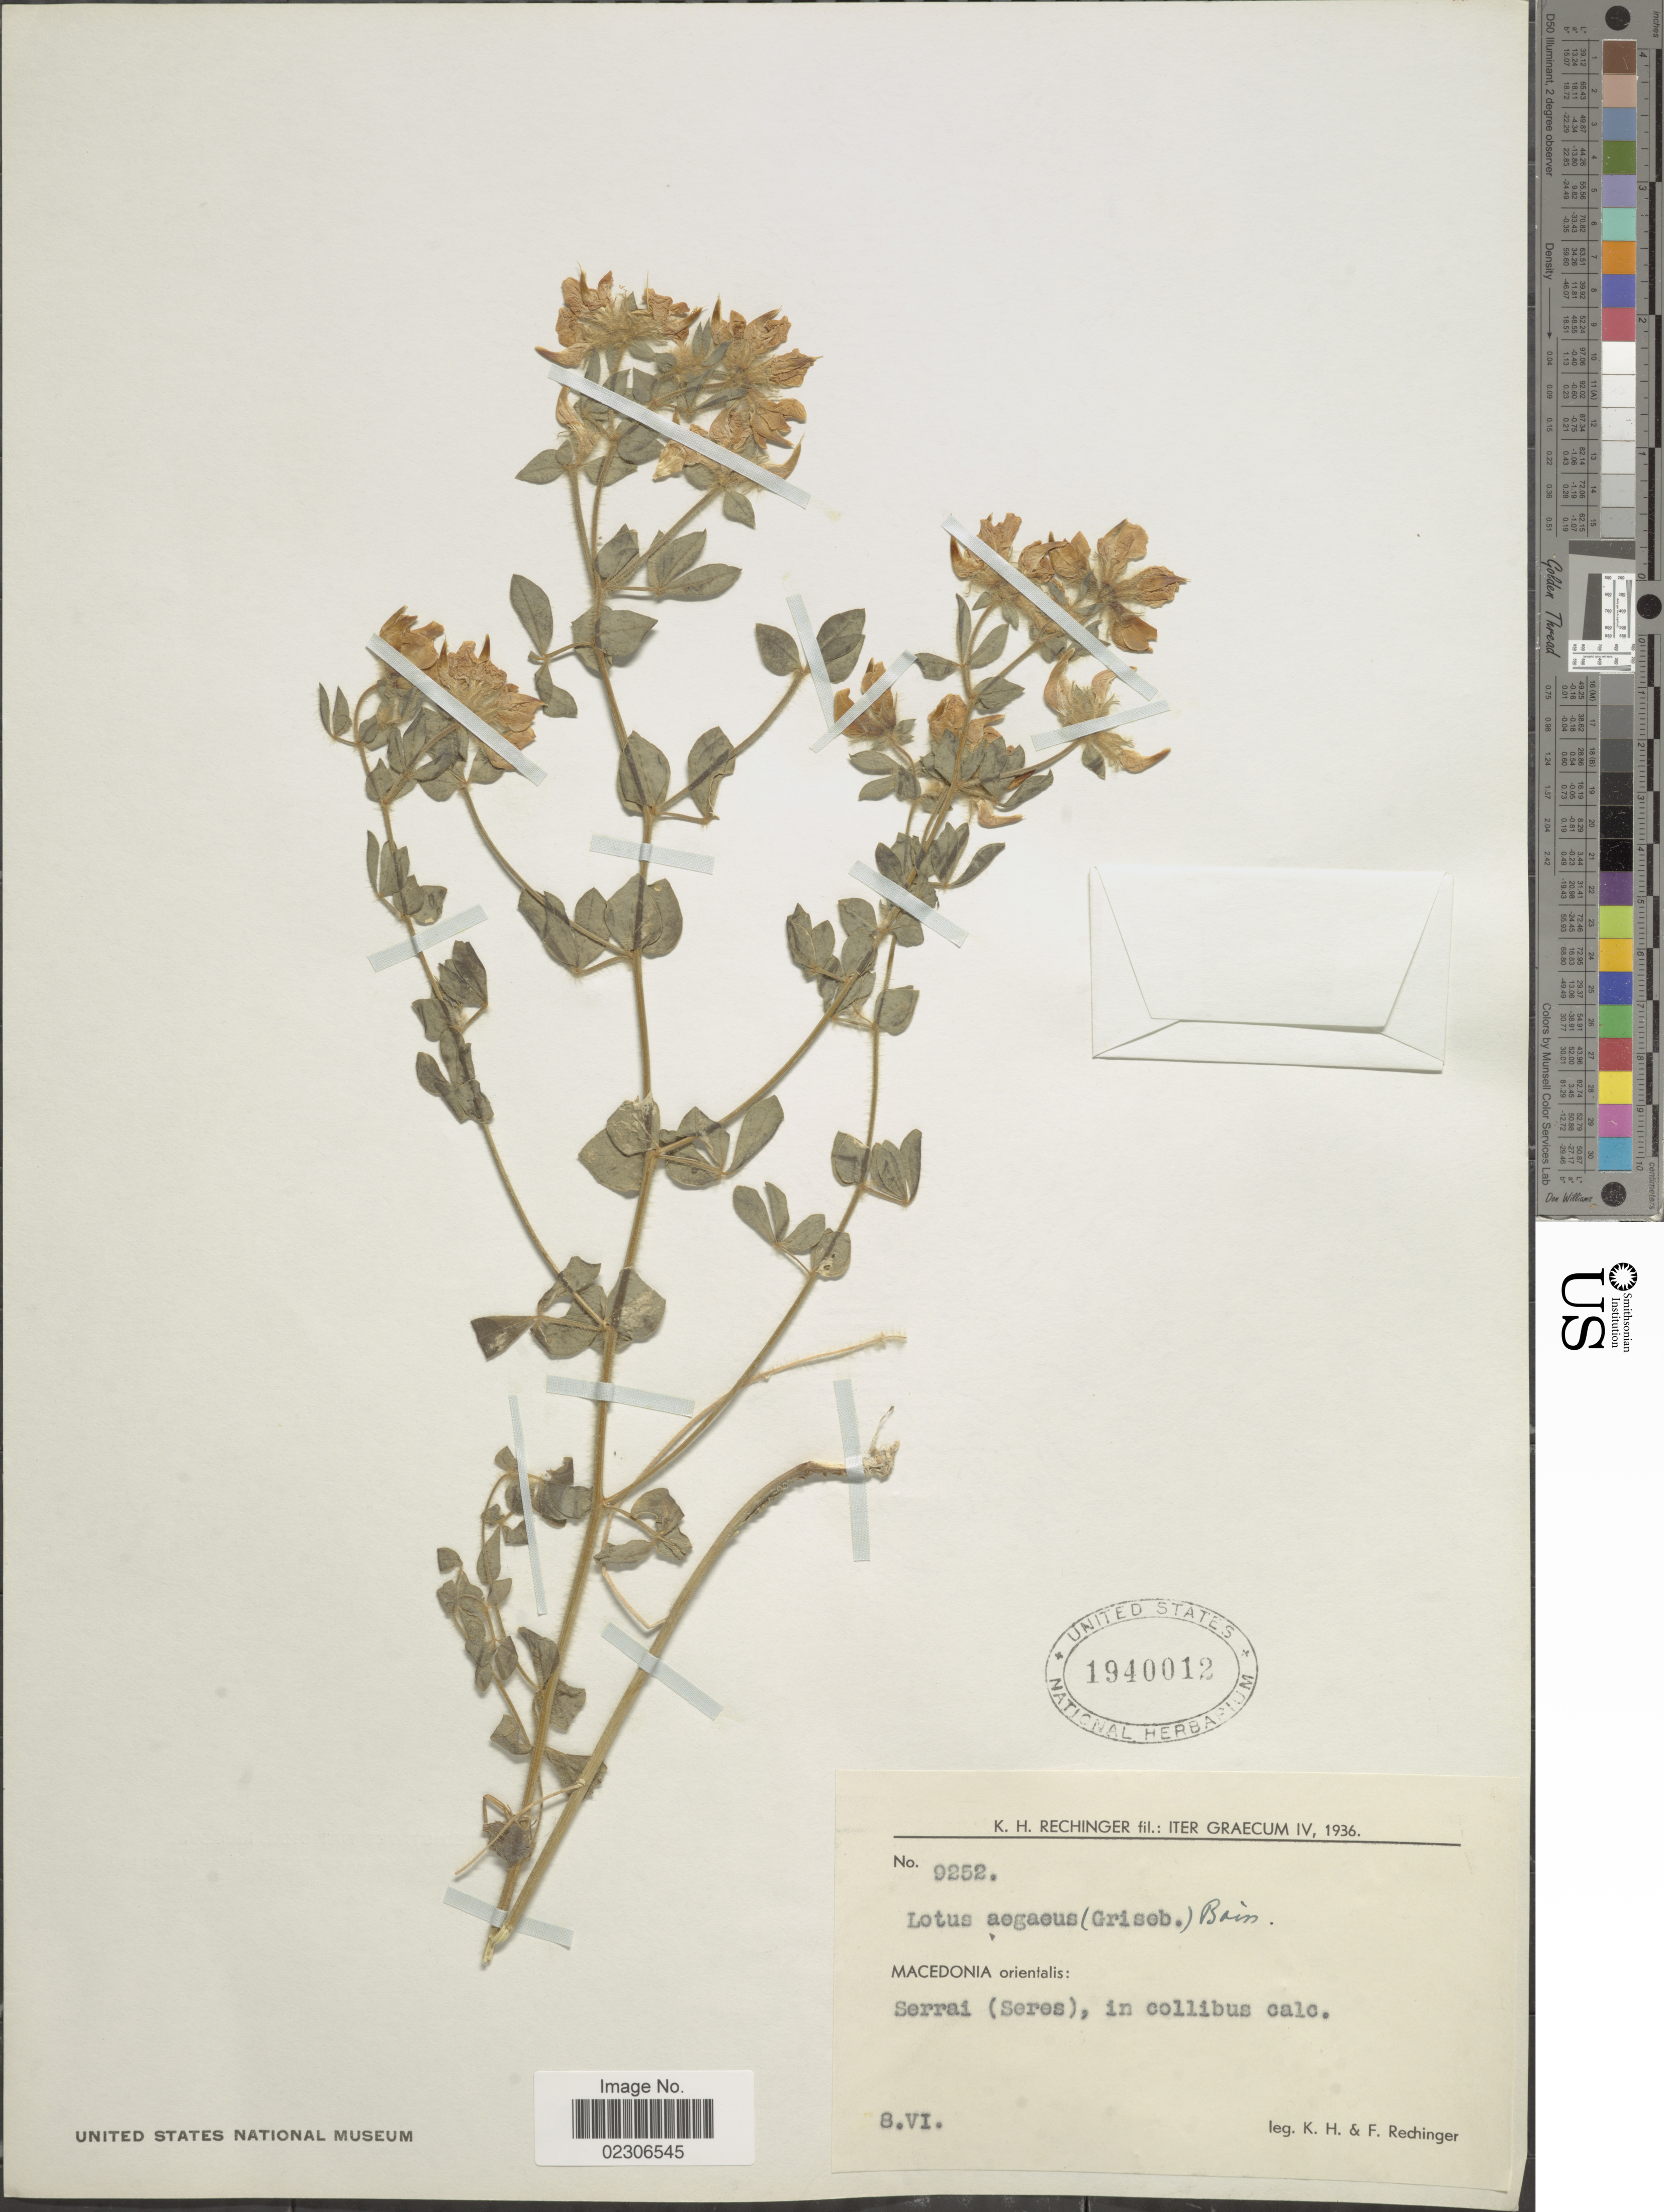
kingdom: Plantae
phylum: Tracheophyta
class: Magnoliopsida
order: Fabales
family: Fabaceae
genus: Lotus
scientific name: Lotus aegaeus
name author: (Griseb.) Boiss.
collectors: K. H. Rechinger & F. Rechinger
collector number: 9252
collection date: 1936-06-08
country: Greece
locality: Macedonia orientalis: Serrai (Seres)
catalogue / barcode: US 1940012